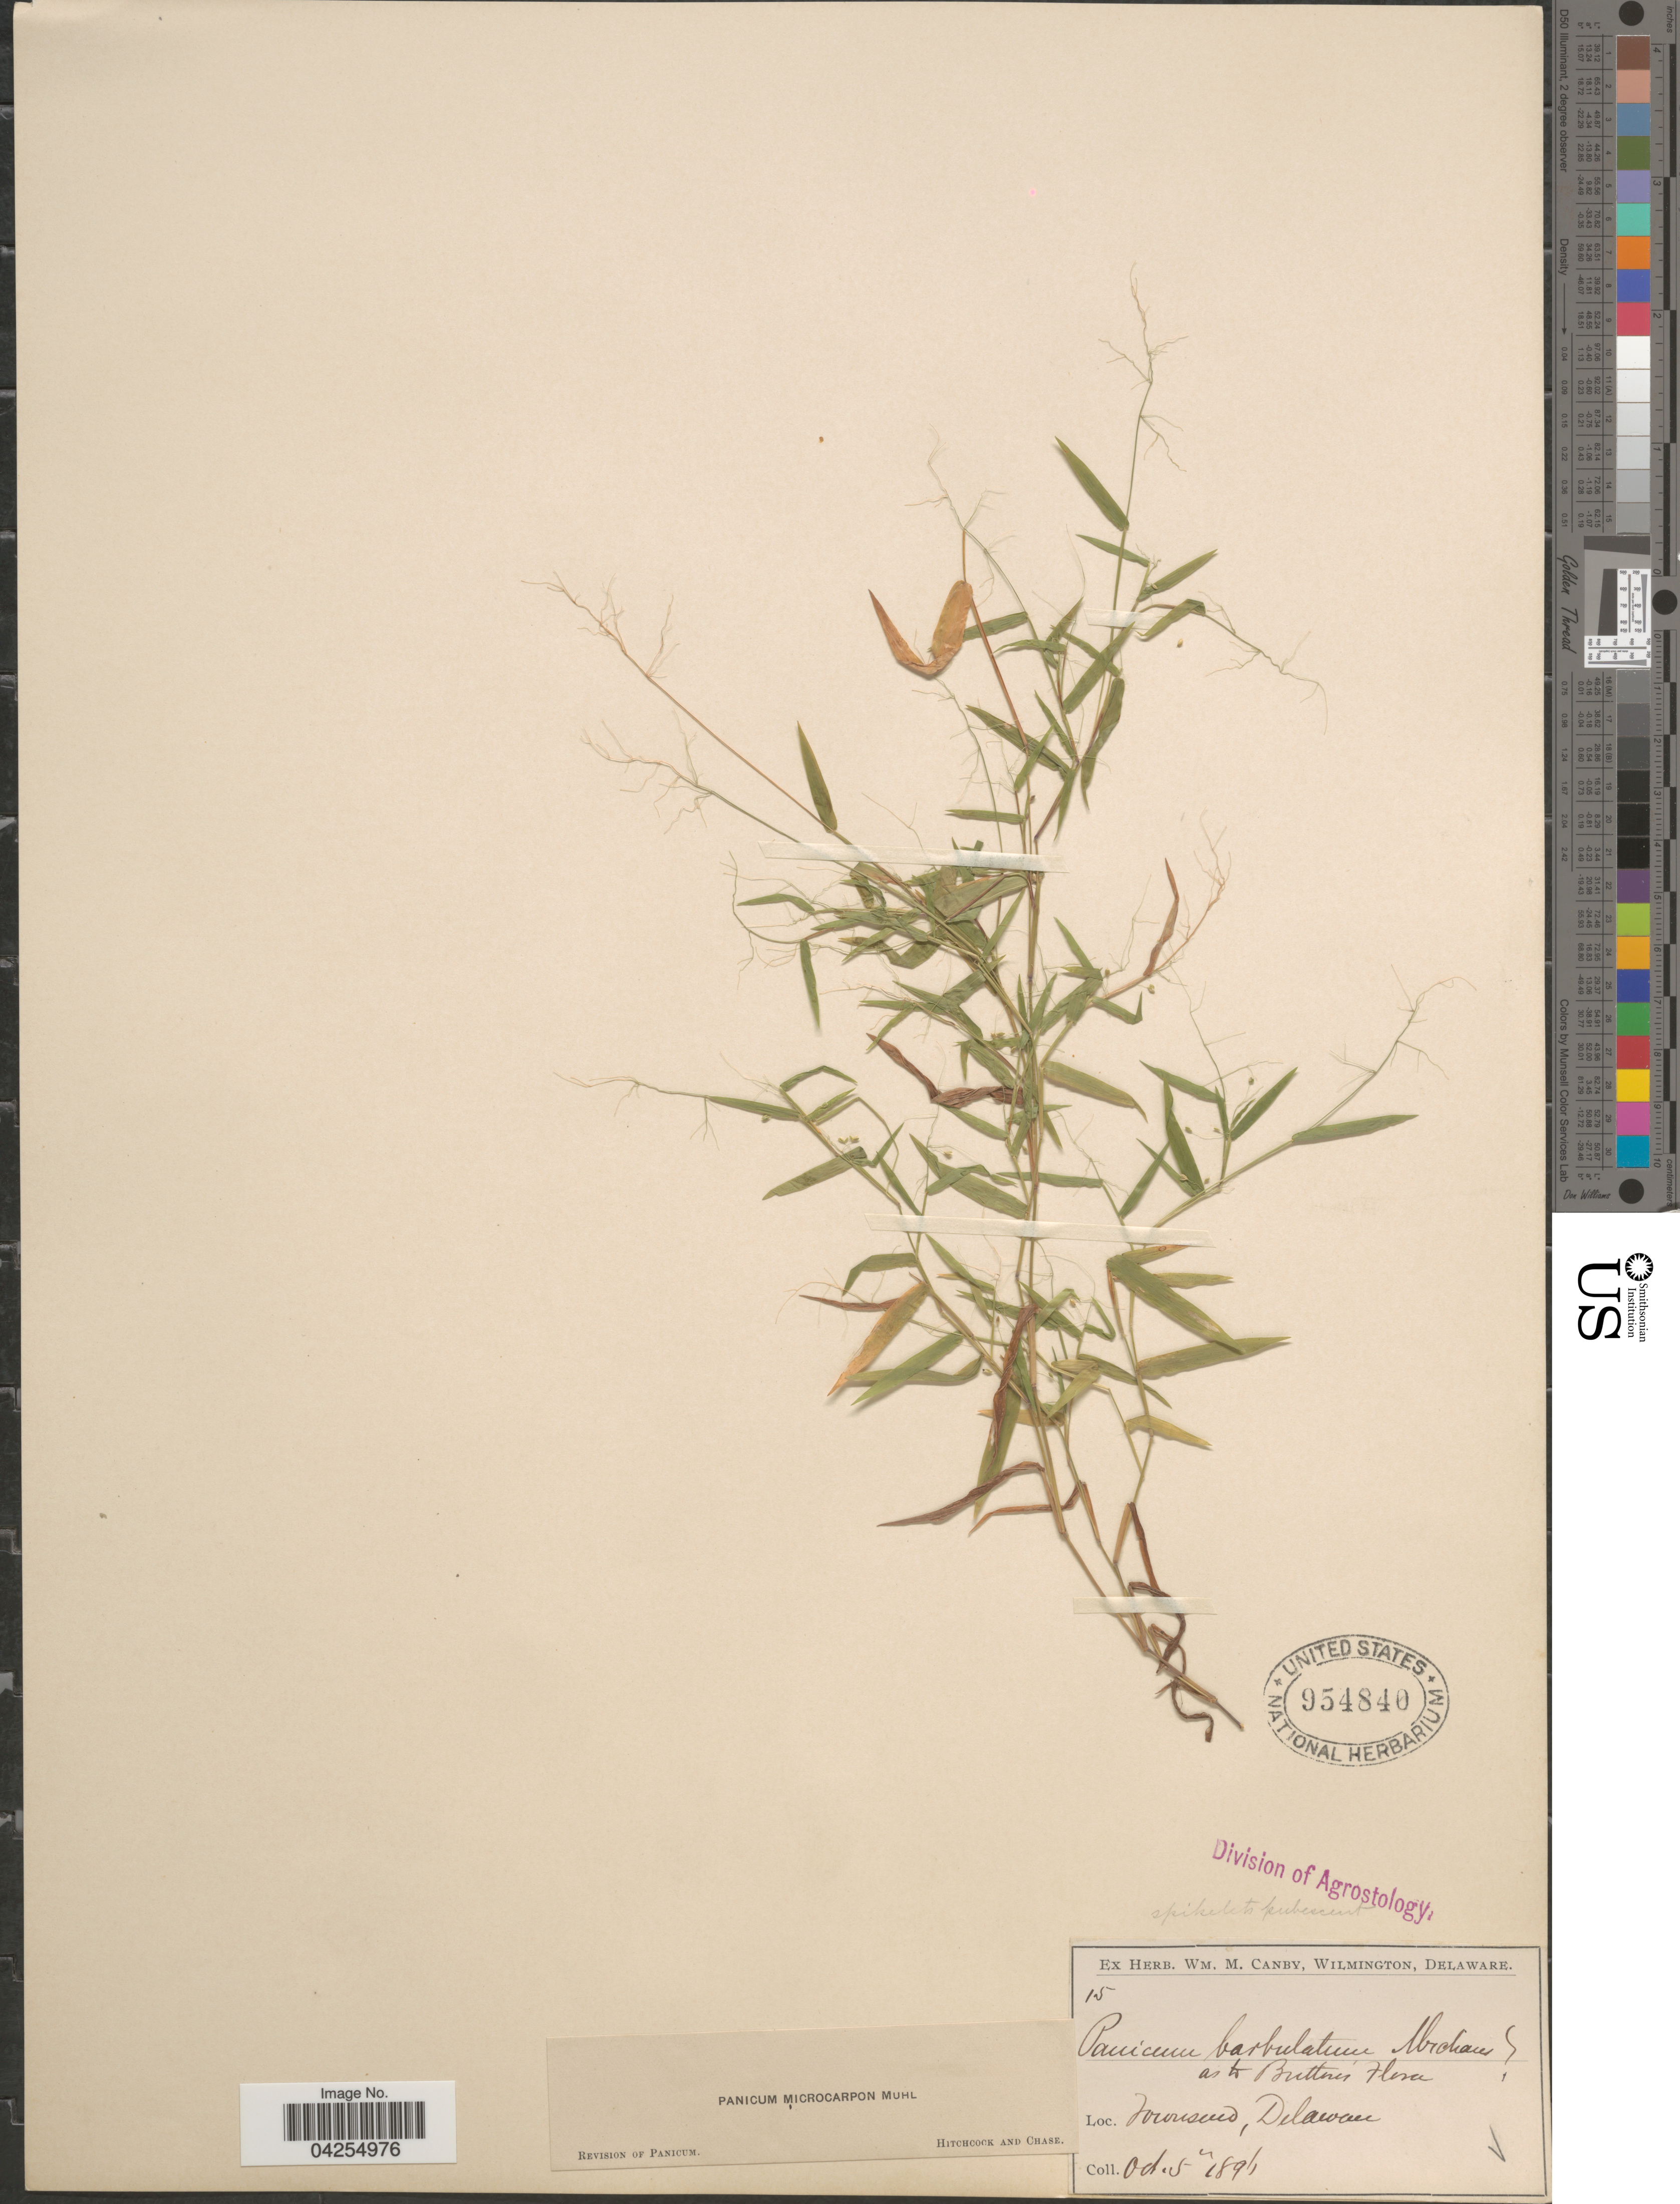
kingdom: Plantae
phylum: Tracheophyta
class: Liliopsida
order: Poales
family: Poaceae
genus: Dichanthelium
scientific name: Dichanthelium dichotomum var. dichotomum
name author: (L.) Gould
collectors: ex herb. W.M. Canby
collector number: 15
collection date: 1894-10-05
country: United States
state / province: Delaware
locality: Townsend.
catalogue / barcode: US 954840